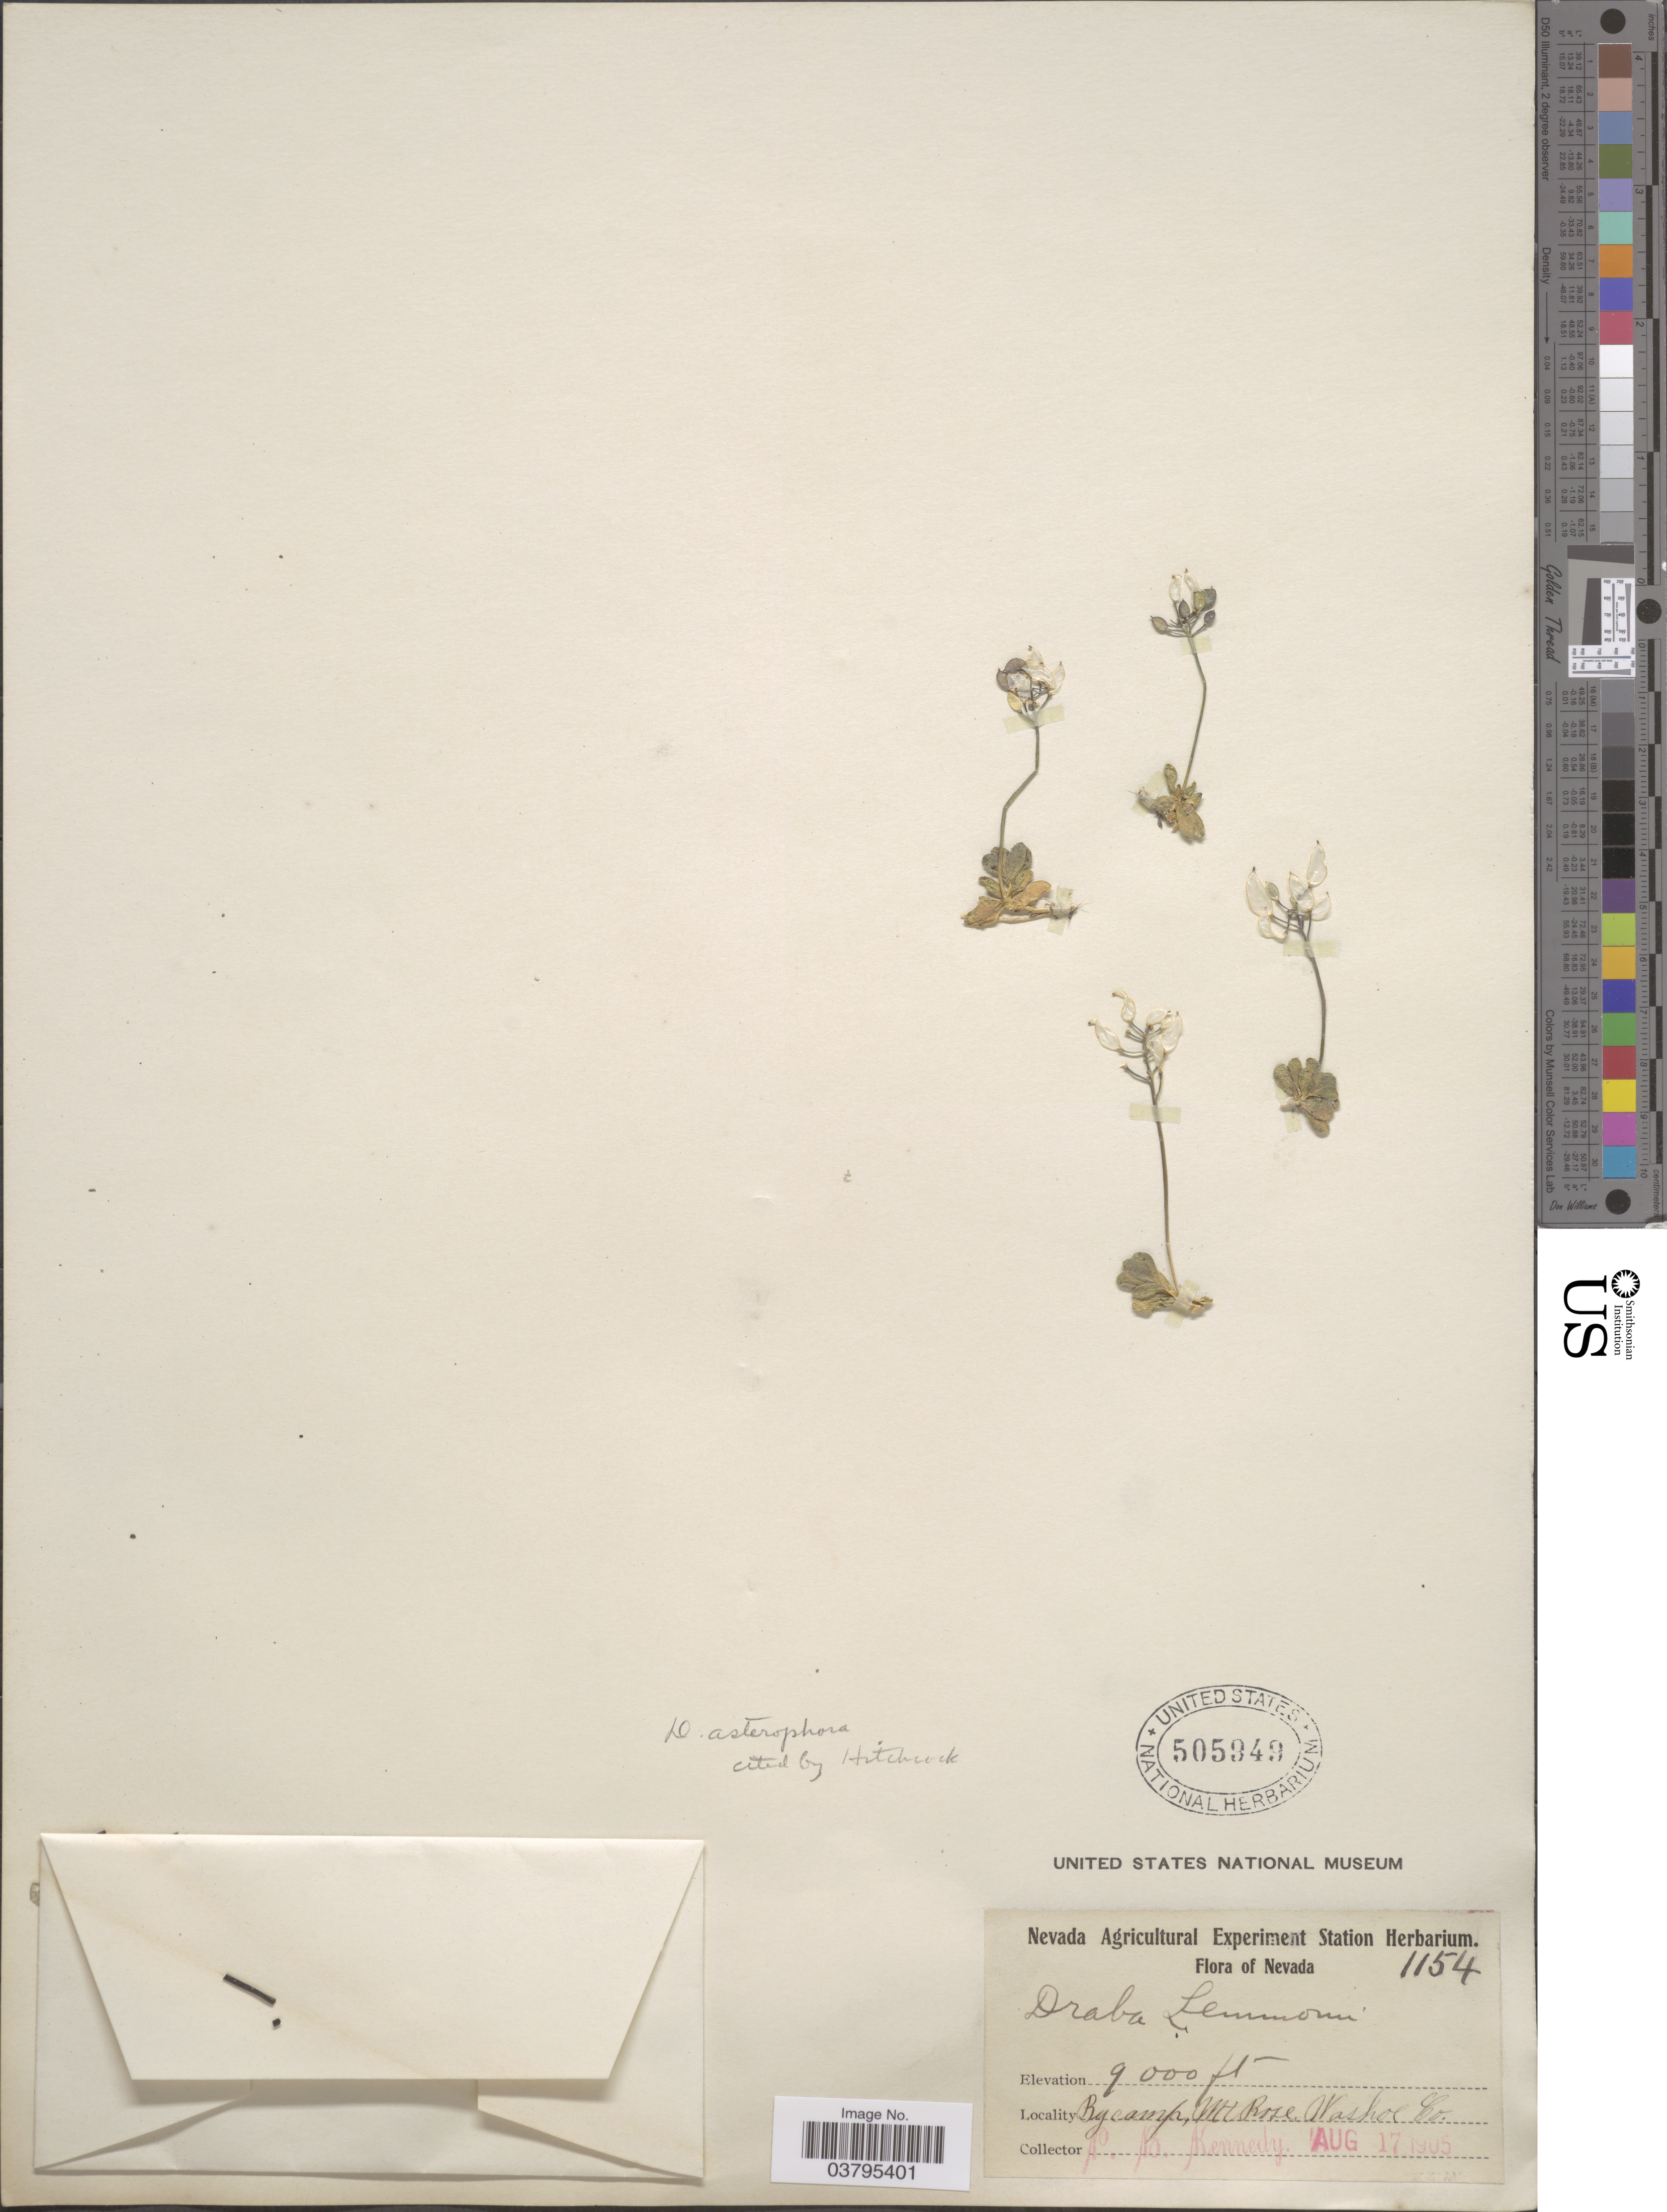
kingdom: Plantae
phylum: Tracheophyta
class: Magnoliopsida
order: Brassicales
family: Brassicaceae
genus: Draba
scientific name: Draba asterophora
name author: Payson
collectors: P. B. Kennedy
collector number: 1154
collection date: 1905-08-17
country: United States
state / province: Nevada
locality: By camp, Mt. Rose, Washoe Co.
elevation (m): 2743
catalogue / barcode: US 505949